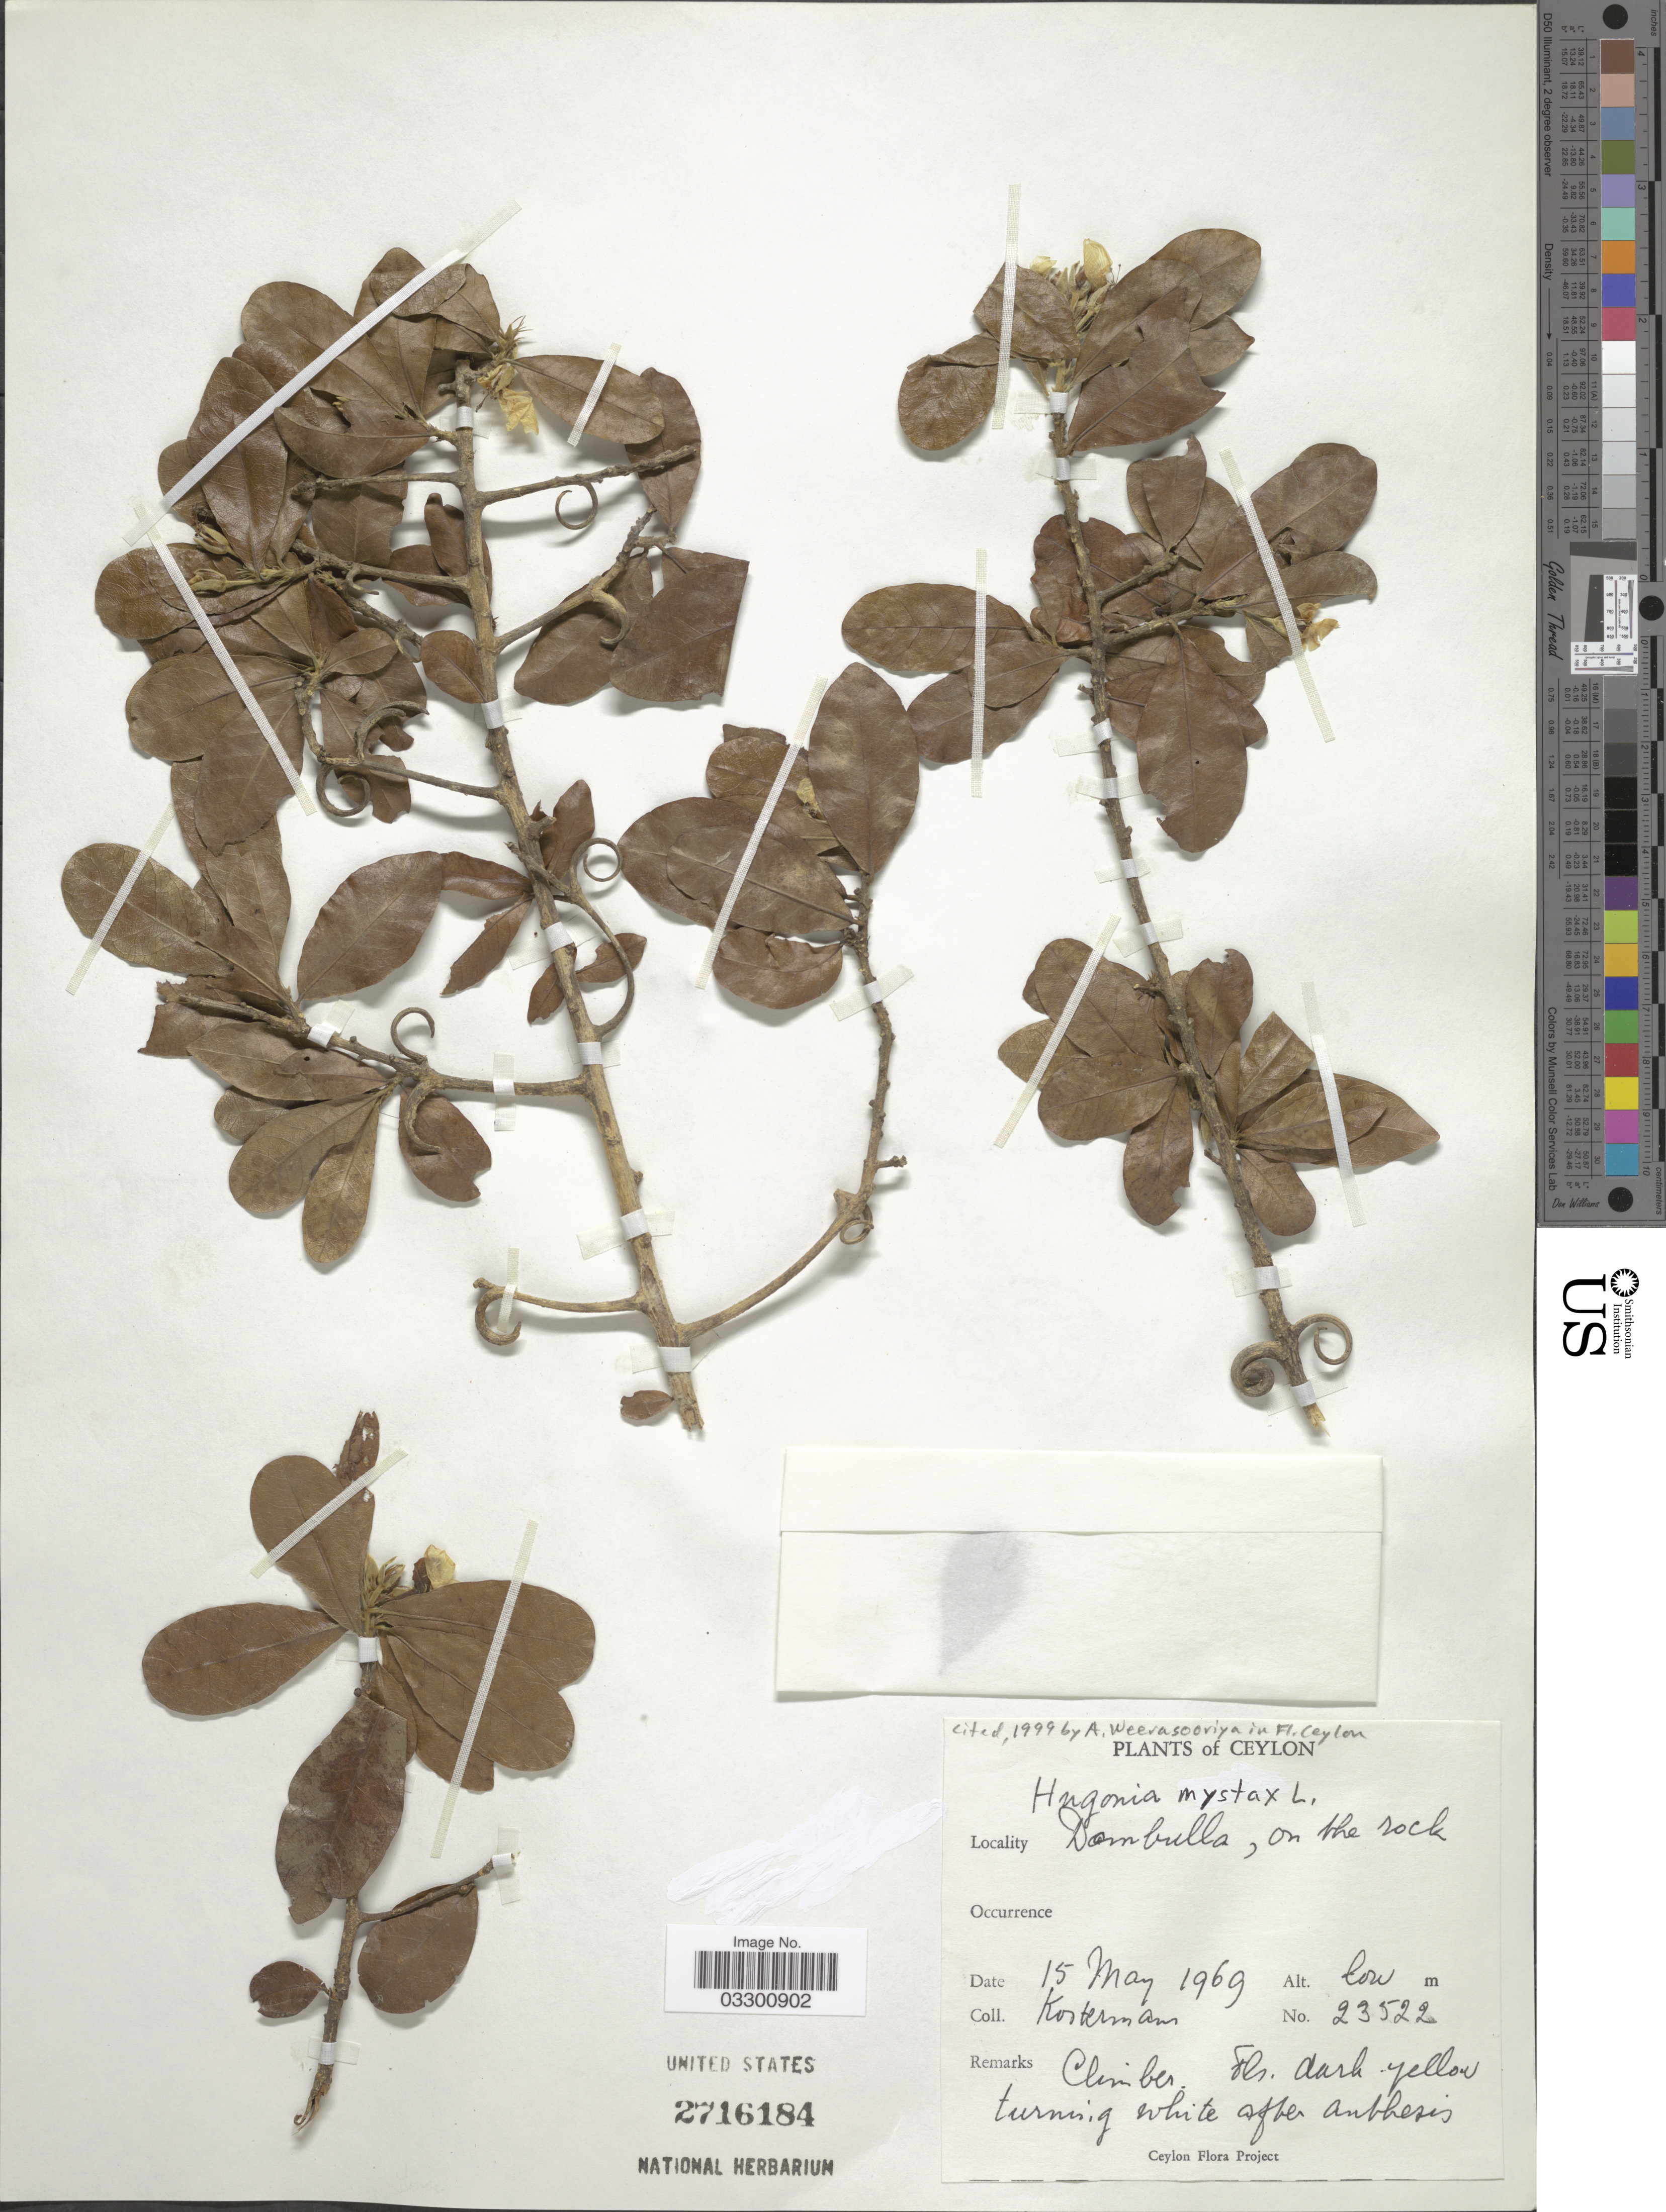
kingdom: Plantae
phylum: Tracheophyta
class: Magnoliopsida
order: Malpighiales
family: Linaceae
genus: Hugonia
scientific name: Hugonia mystax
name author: L.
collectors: Kostermans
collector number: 23522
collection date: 1969-05-15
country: Sri Lanka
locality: Ceylon, Dambulla, on the rock.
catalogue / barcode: US 2716184